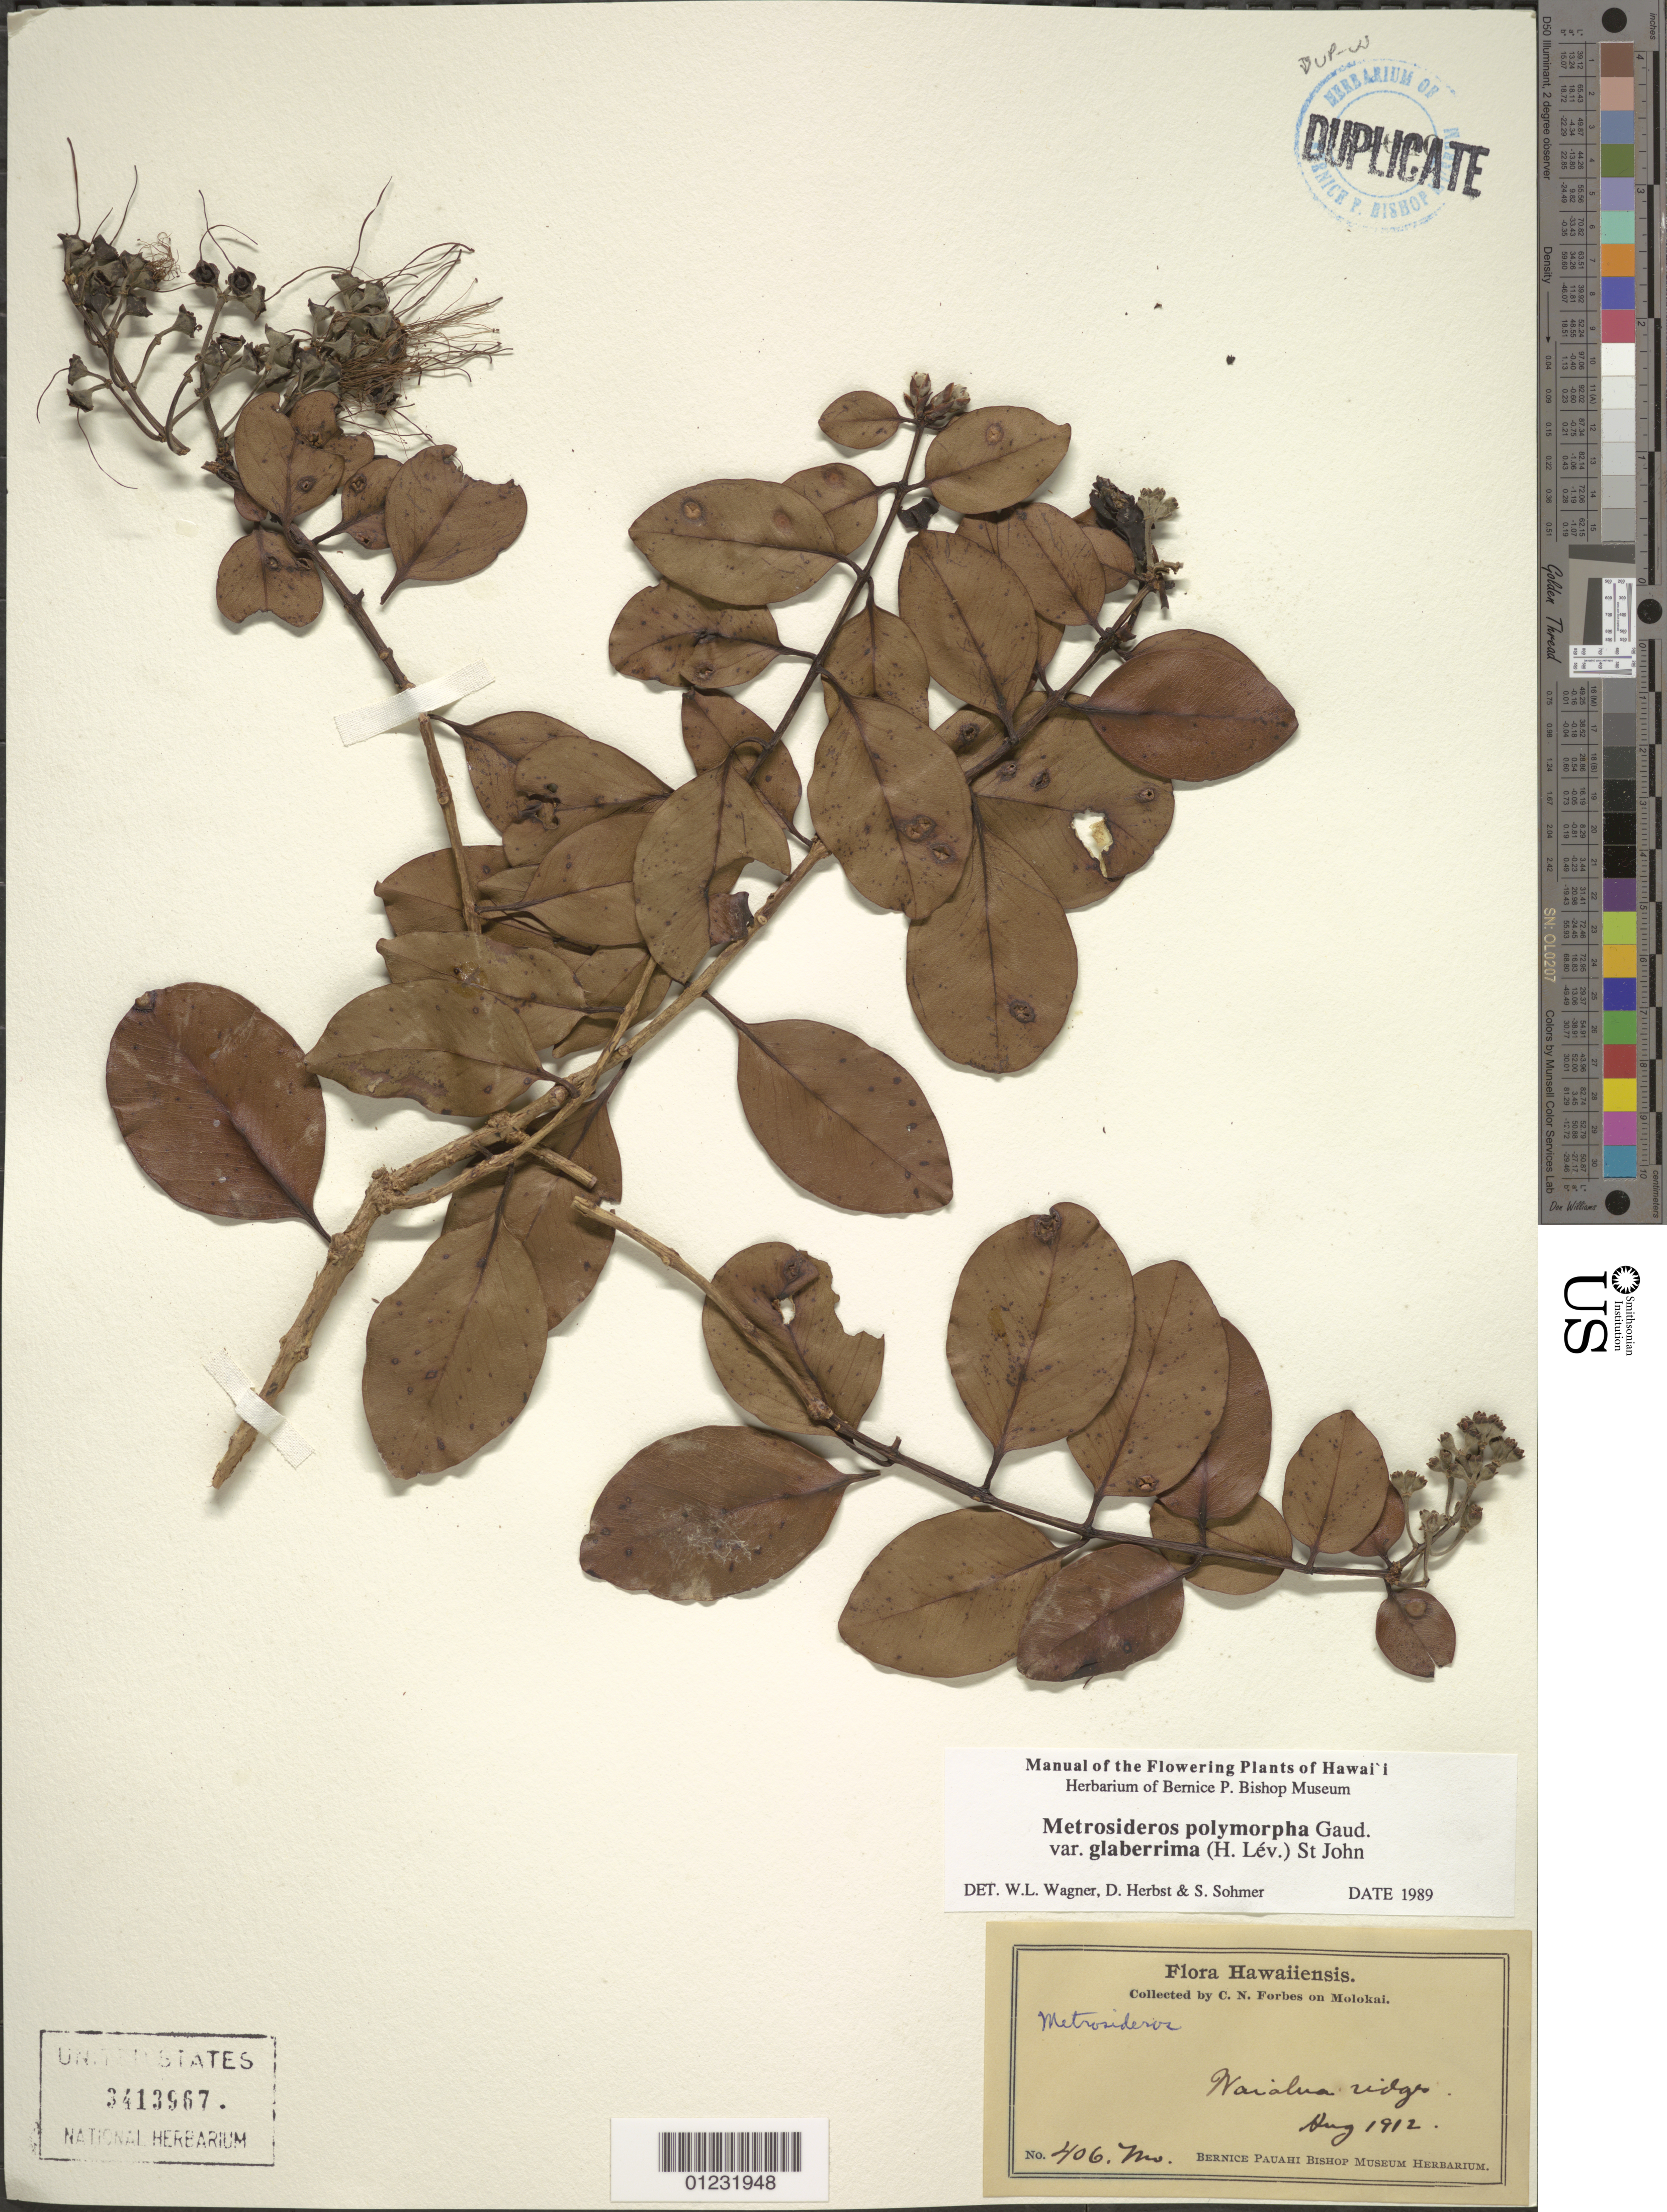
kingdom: Plantae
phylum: Tracheophyta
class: Magnoliopsida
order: Myrtales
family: Myrtaceae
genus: Metrosideros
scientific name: Metrosideros polymorpha var. glaberrima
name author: (H. Lév.) H. St. John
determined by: Wagner, W. L.; Herbst, D. R.; Sohmer, S. H.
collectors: C. N. Forbes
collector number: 406.Mo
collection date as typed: Aug 1912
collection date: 1912-08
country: United States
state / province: Hawaii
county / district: Maui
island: Moloka'i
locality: Wailau Ridge, Molokai.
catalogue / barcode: US 3413967